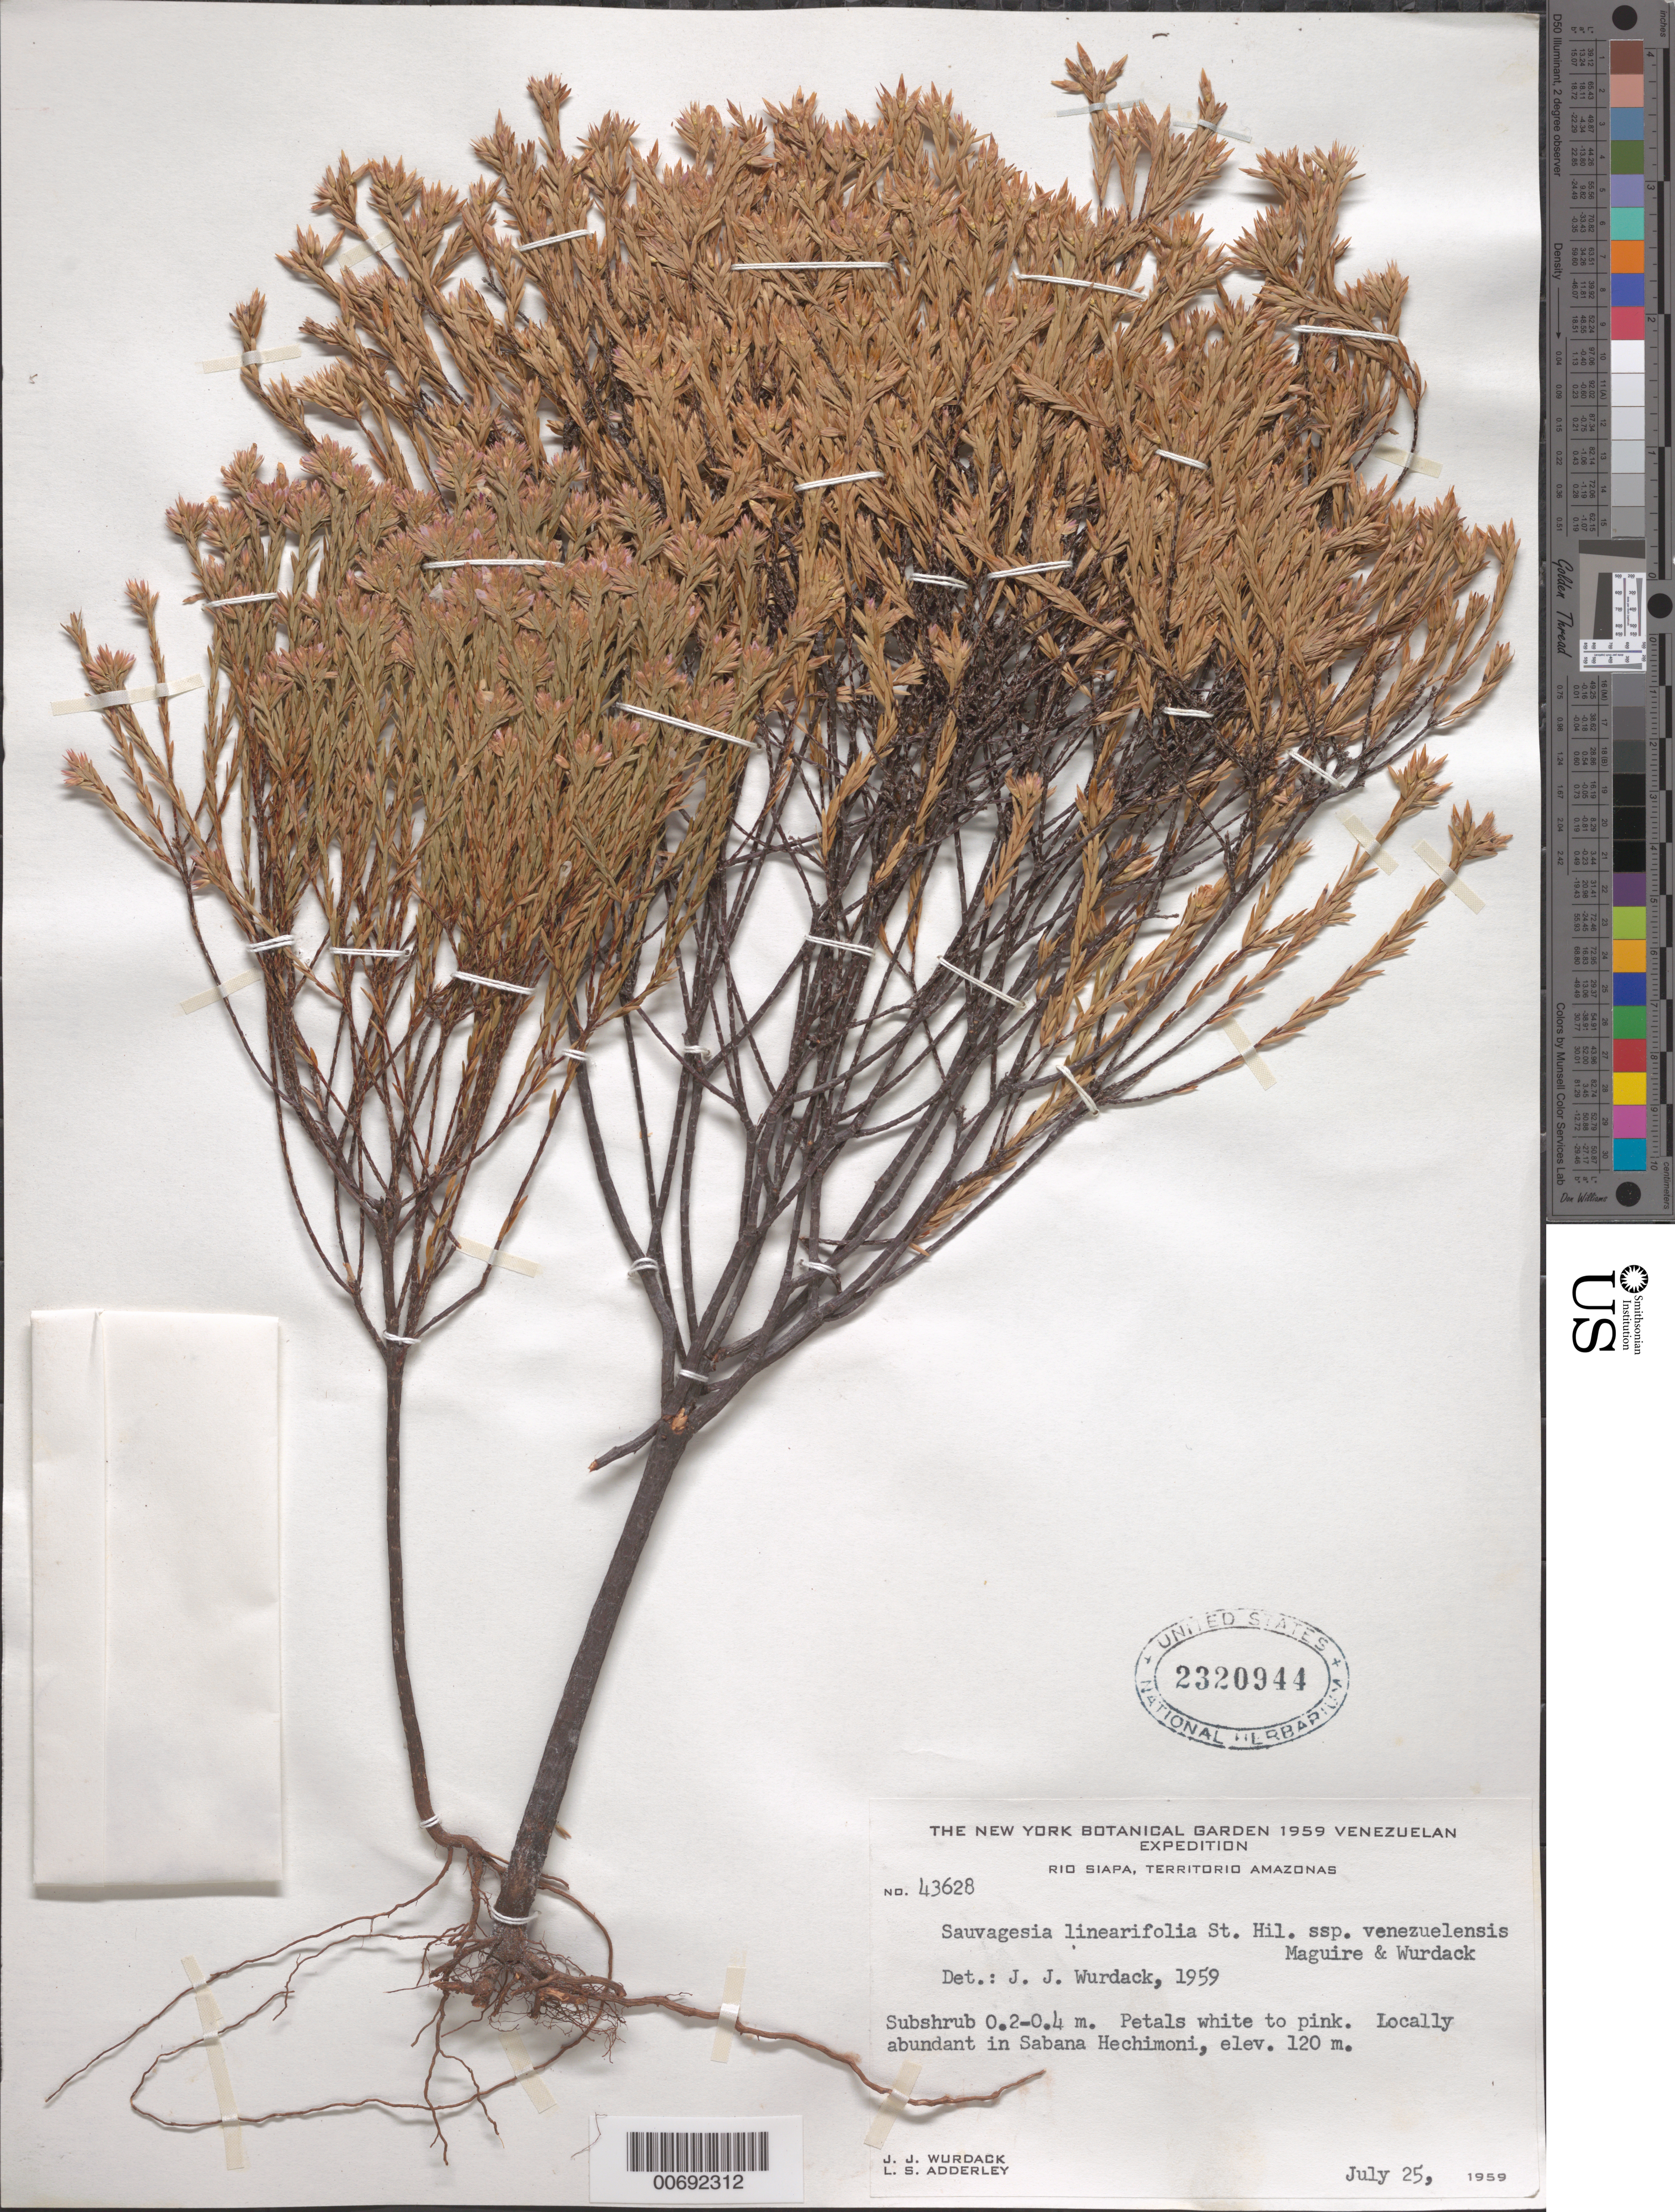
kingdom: Plantae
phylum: Tracheophyta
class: Magnoliopsida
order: Malpighiales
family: Ochnaceae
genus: Sauvagesia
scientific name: Sauvagesia linearifolia subsp. venezuelensis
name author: Maguire & Wurdack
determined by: Wurdack, John J., (US), US (UNITED STATES)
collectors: J. J. Wurdack & L. S. Adderley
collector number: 43628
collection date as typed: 25-Jul-59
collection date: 1959-07-25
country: Venezuela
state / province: Amazonas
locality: Río Siapa, Sabana Hechimoni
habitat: Savanna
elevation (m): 120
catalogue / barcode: US 2320944